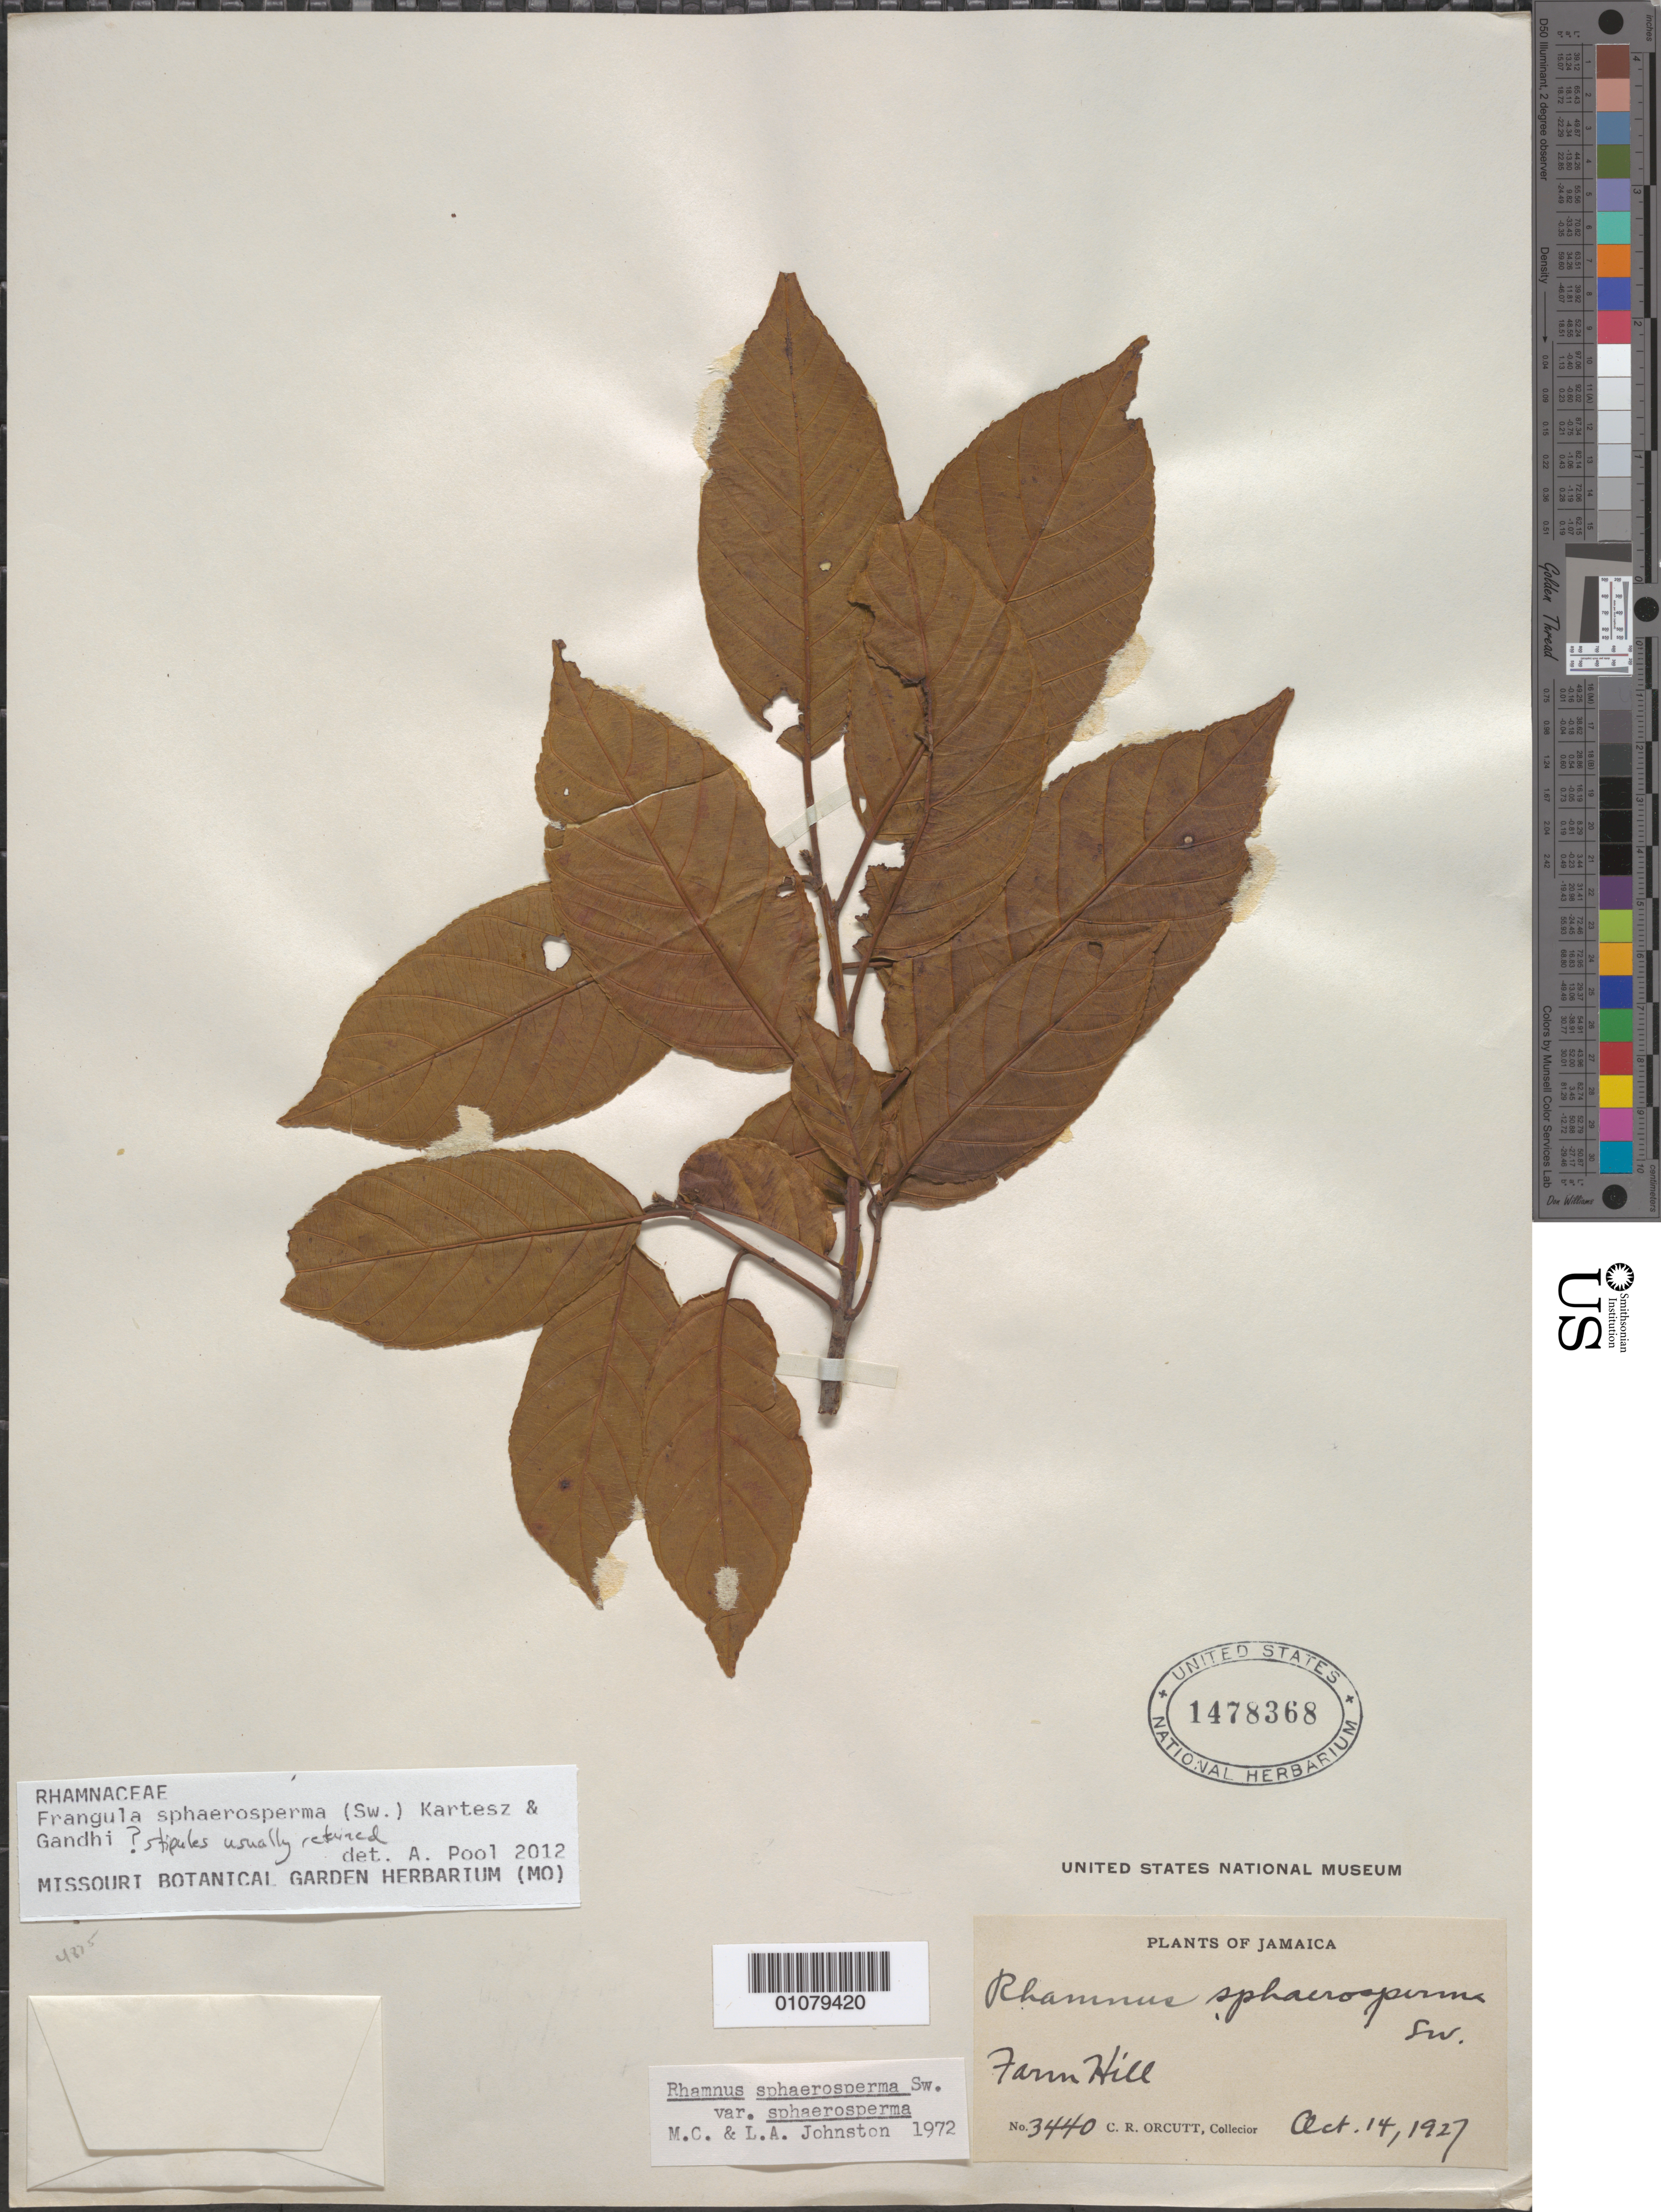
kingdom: Plantae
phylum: Tracheophyta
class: Magnoliopsida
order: Rosales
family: Rhamnaceae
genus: Frangula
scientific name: Frangula sphaerosperma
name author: (Sw.) Kartesz & Gandhi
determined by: Pool, A., (MO), Missouri Botanical Garden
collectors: C. R. Orcutt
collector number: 3440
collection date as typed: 14 Oct 1927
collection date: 1927-10-14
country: Jamaica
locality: Farm Hill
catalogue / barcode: US 1478368